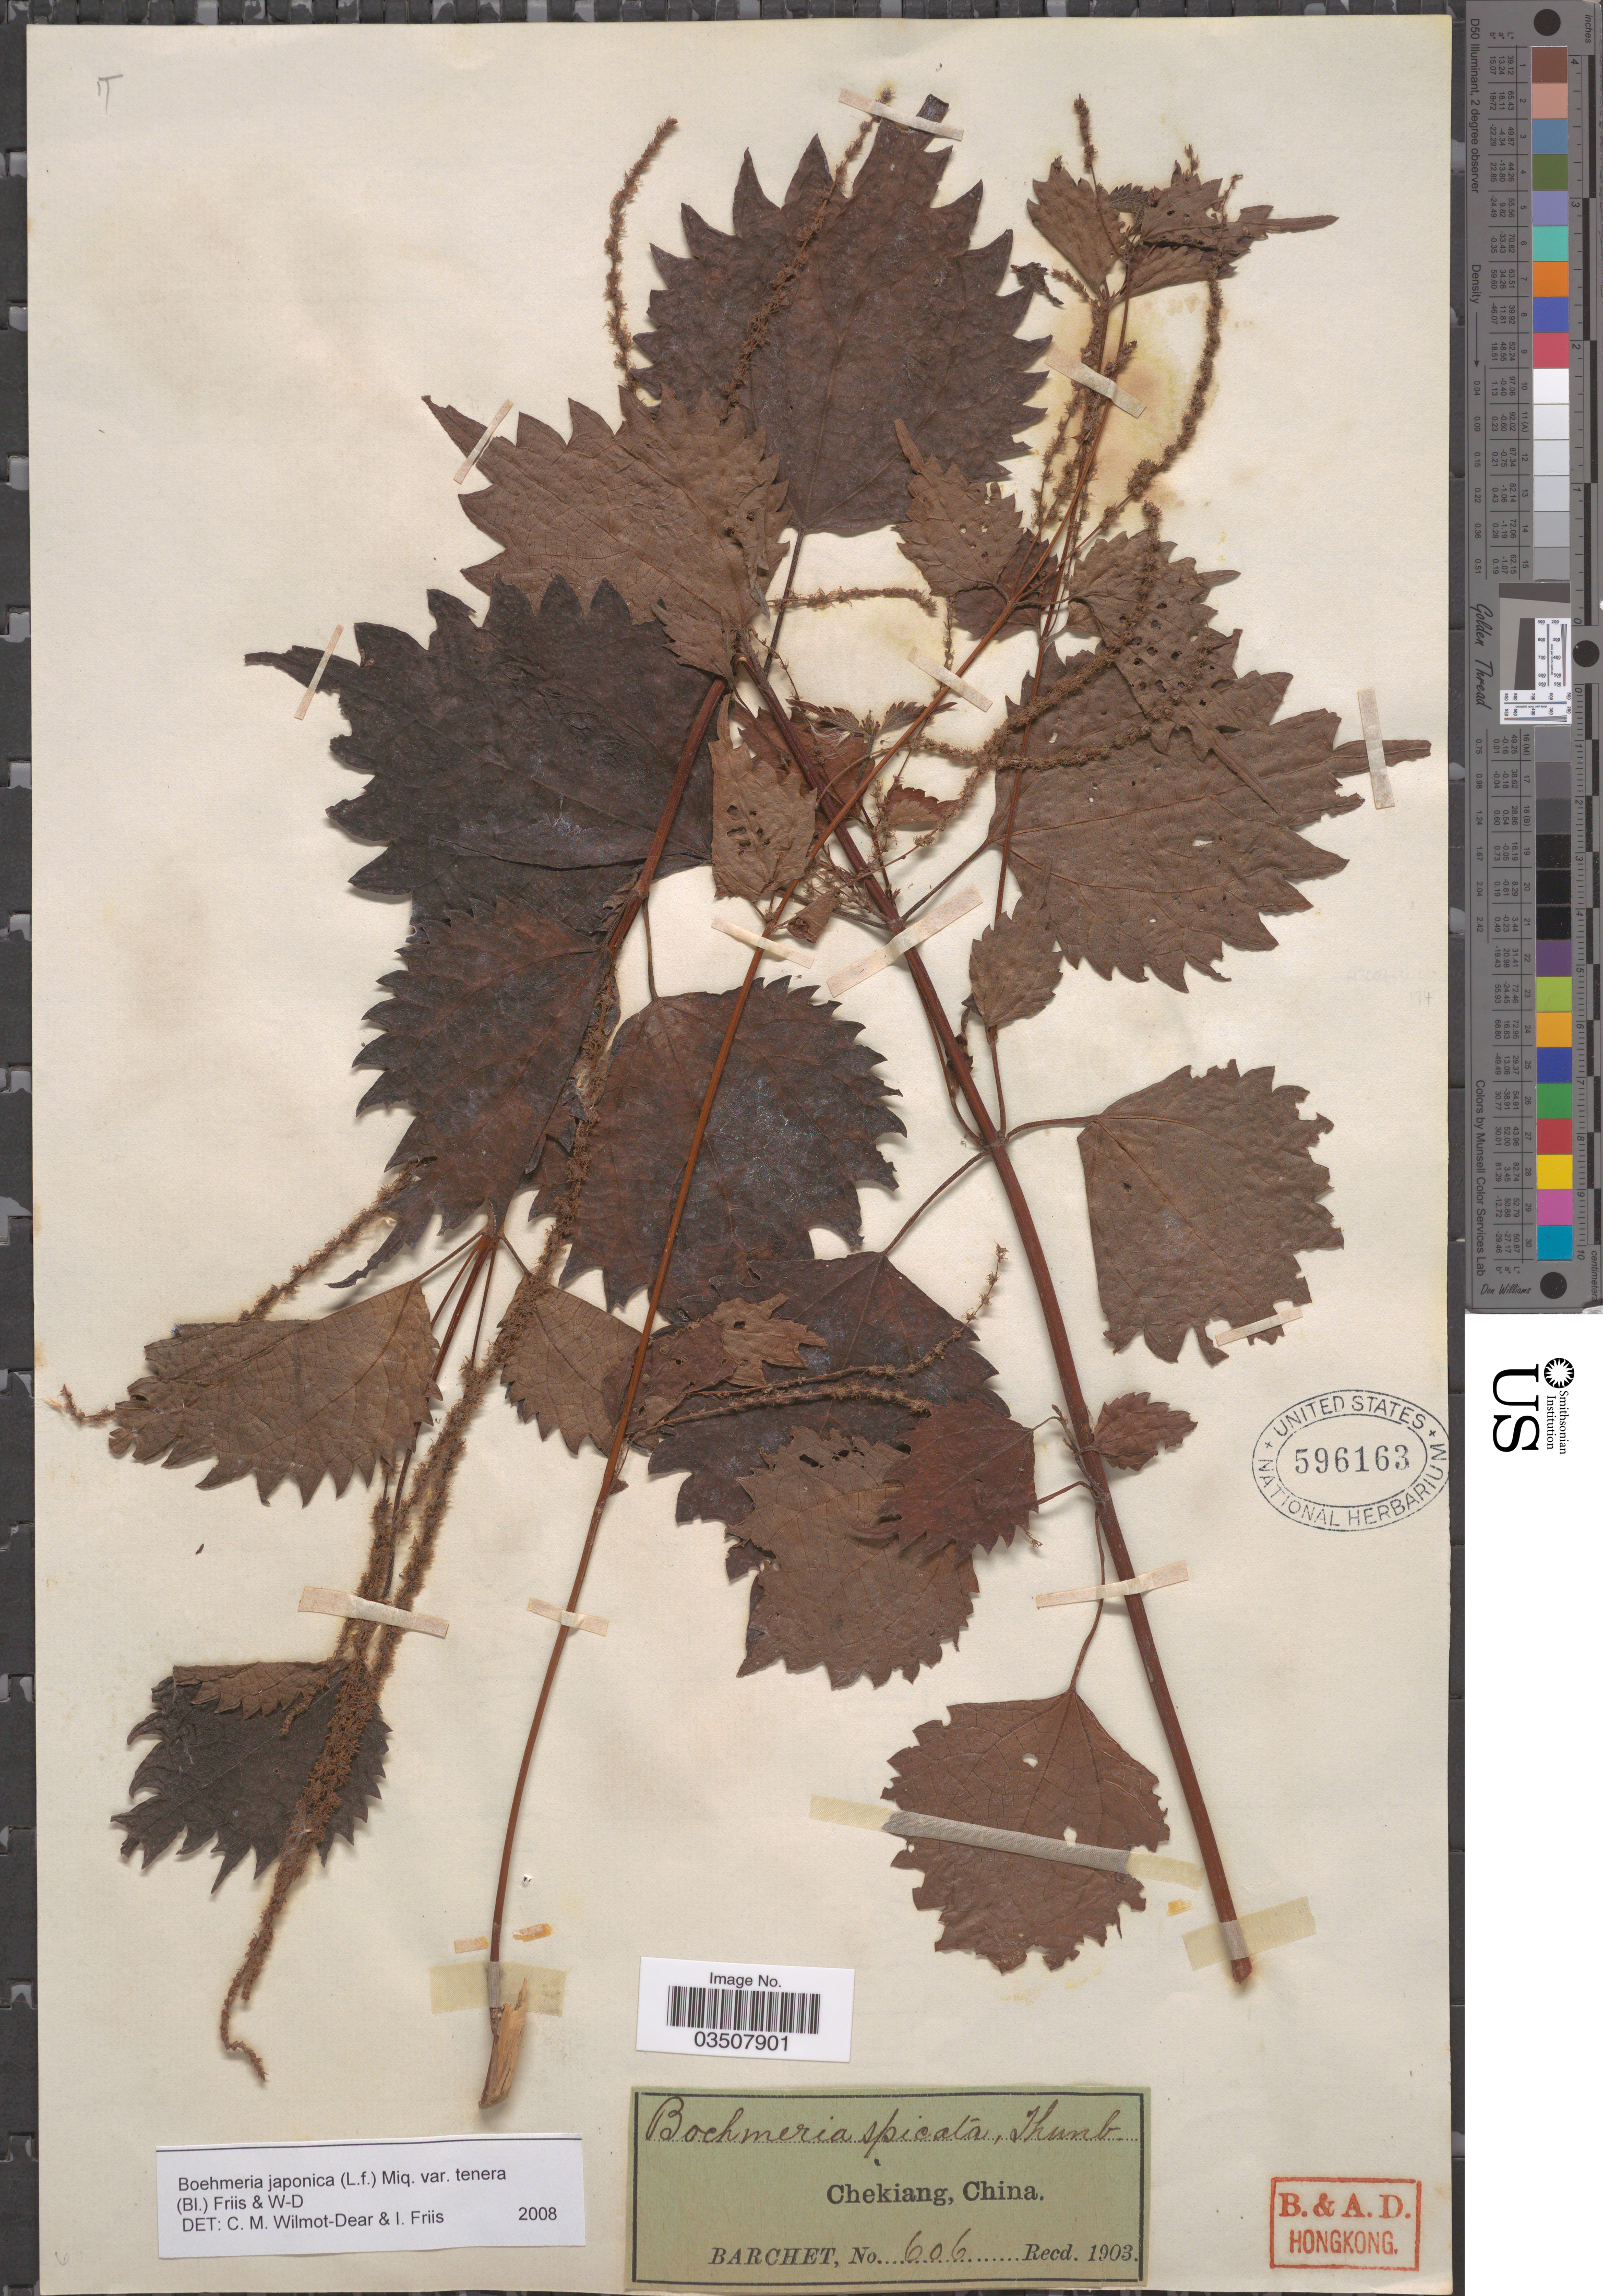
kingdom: Plantae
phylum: Tracheophyta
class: Magnoliopsida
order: Rosales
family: Urticaceae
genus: Boehmeria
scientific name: Boehmeria japonica var. tenera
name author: (Blume) Friis & Wilmot-Dear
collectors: Barchet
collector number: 606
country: China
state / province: Zhejiang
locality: Chekiang.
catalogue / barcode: US 596163